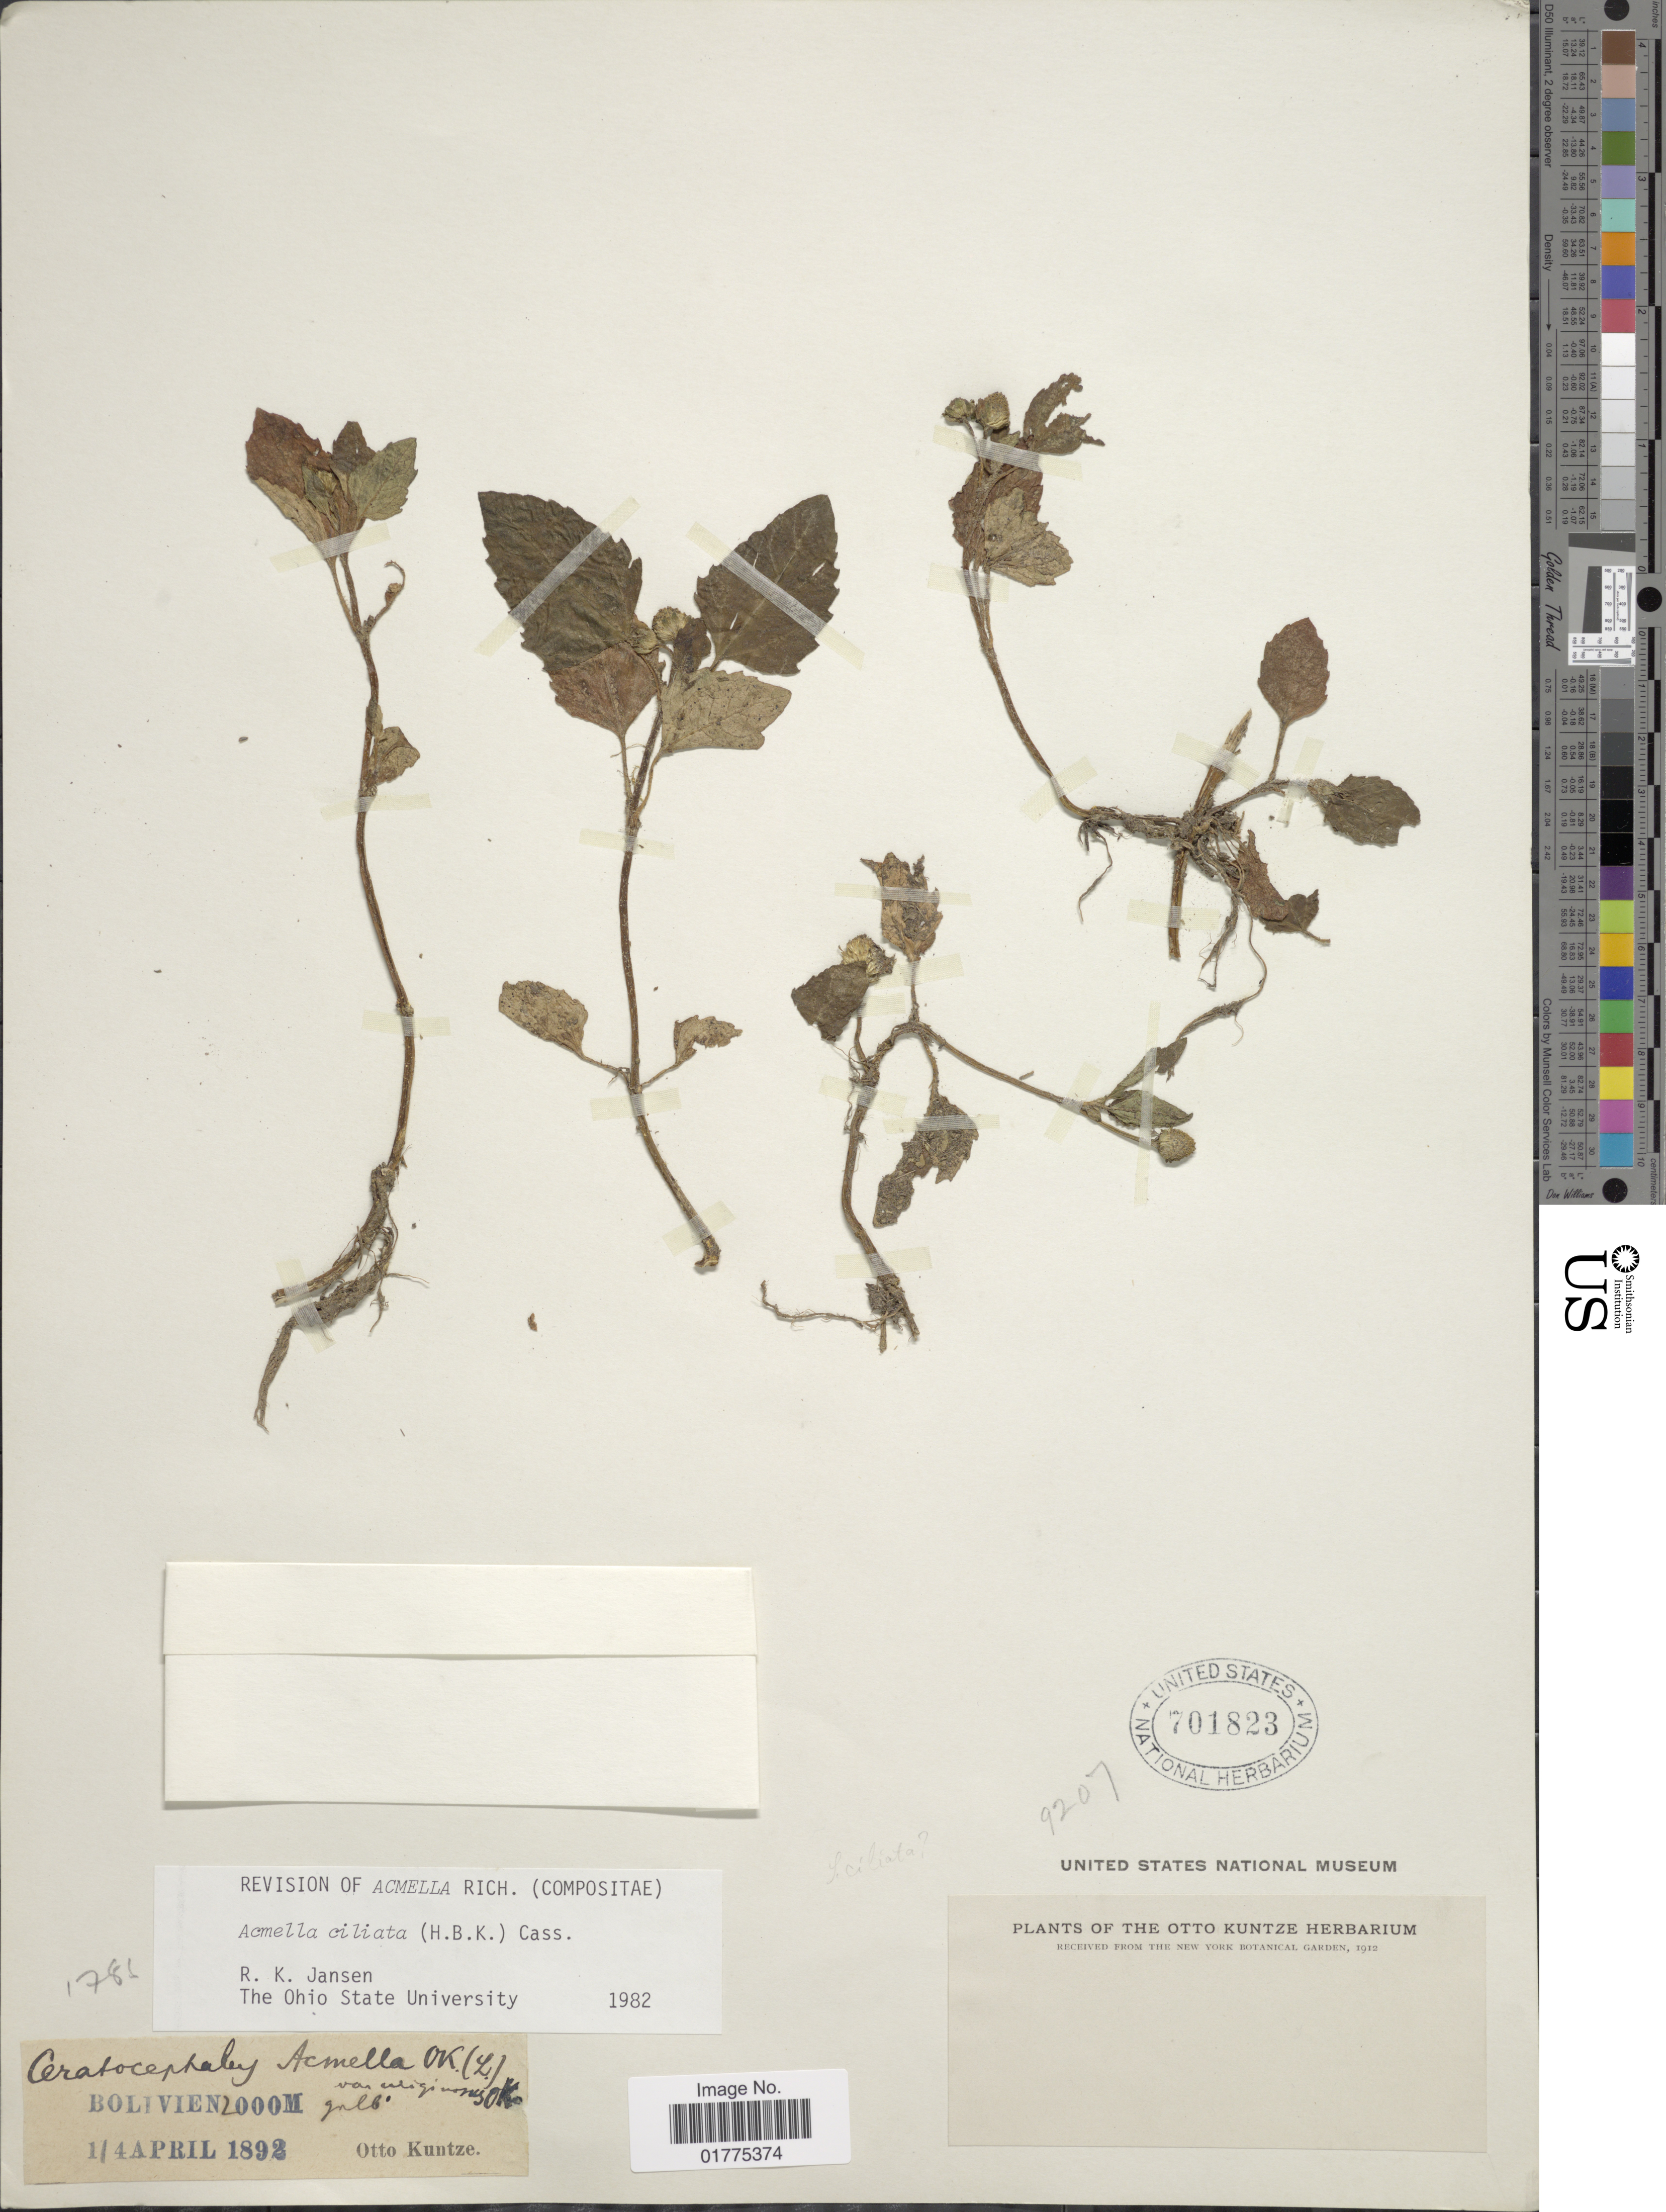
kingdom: Plantae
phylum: Tracheophyta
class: Magnoliopsida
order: Asterales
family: Asteraceae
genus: Acmella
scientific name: Acmella ciliata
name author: (Kunth) Cass.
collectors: C.E.O. Kuntze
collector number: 1785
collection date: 1892-04-01/1892-04-04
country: Bolivia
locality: Bolivien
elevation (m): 2000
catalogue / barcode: US 701823